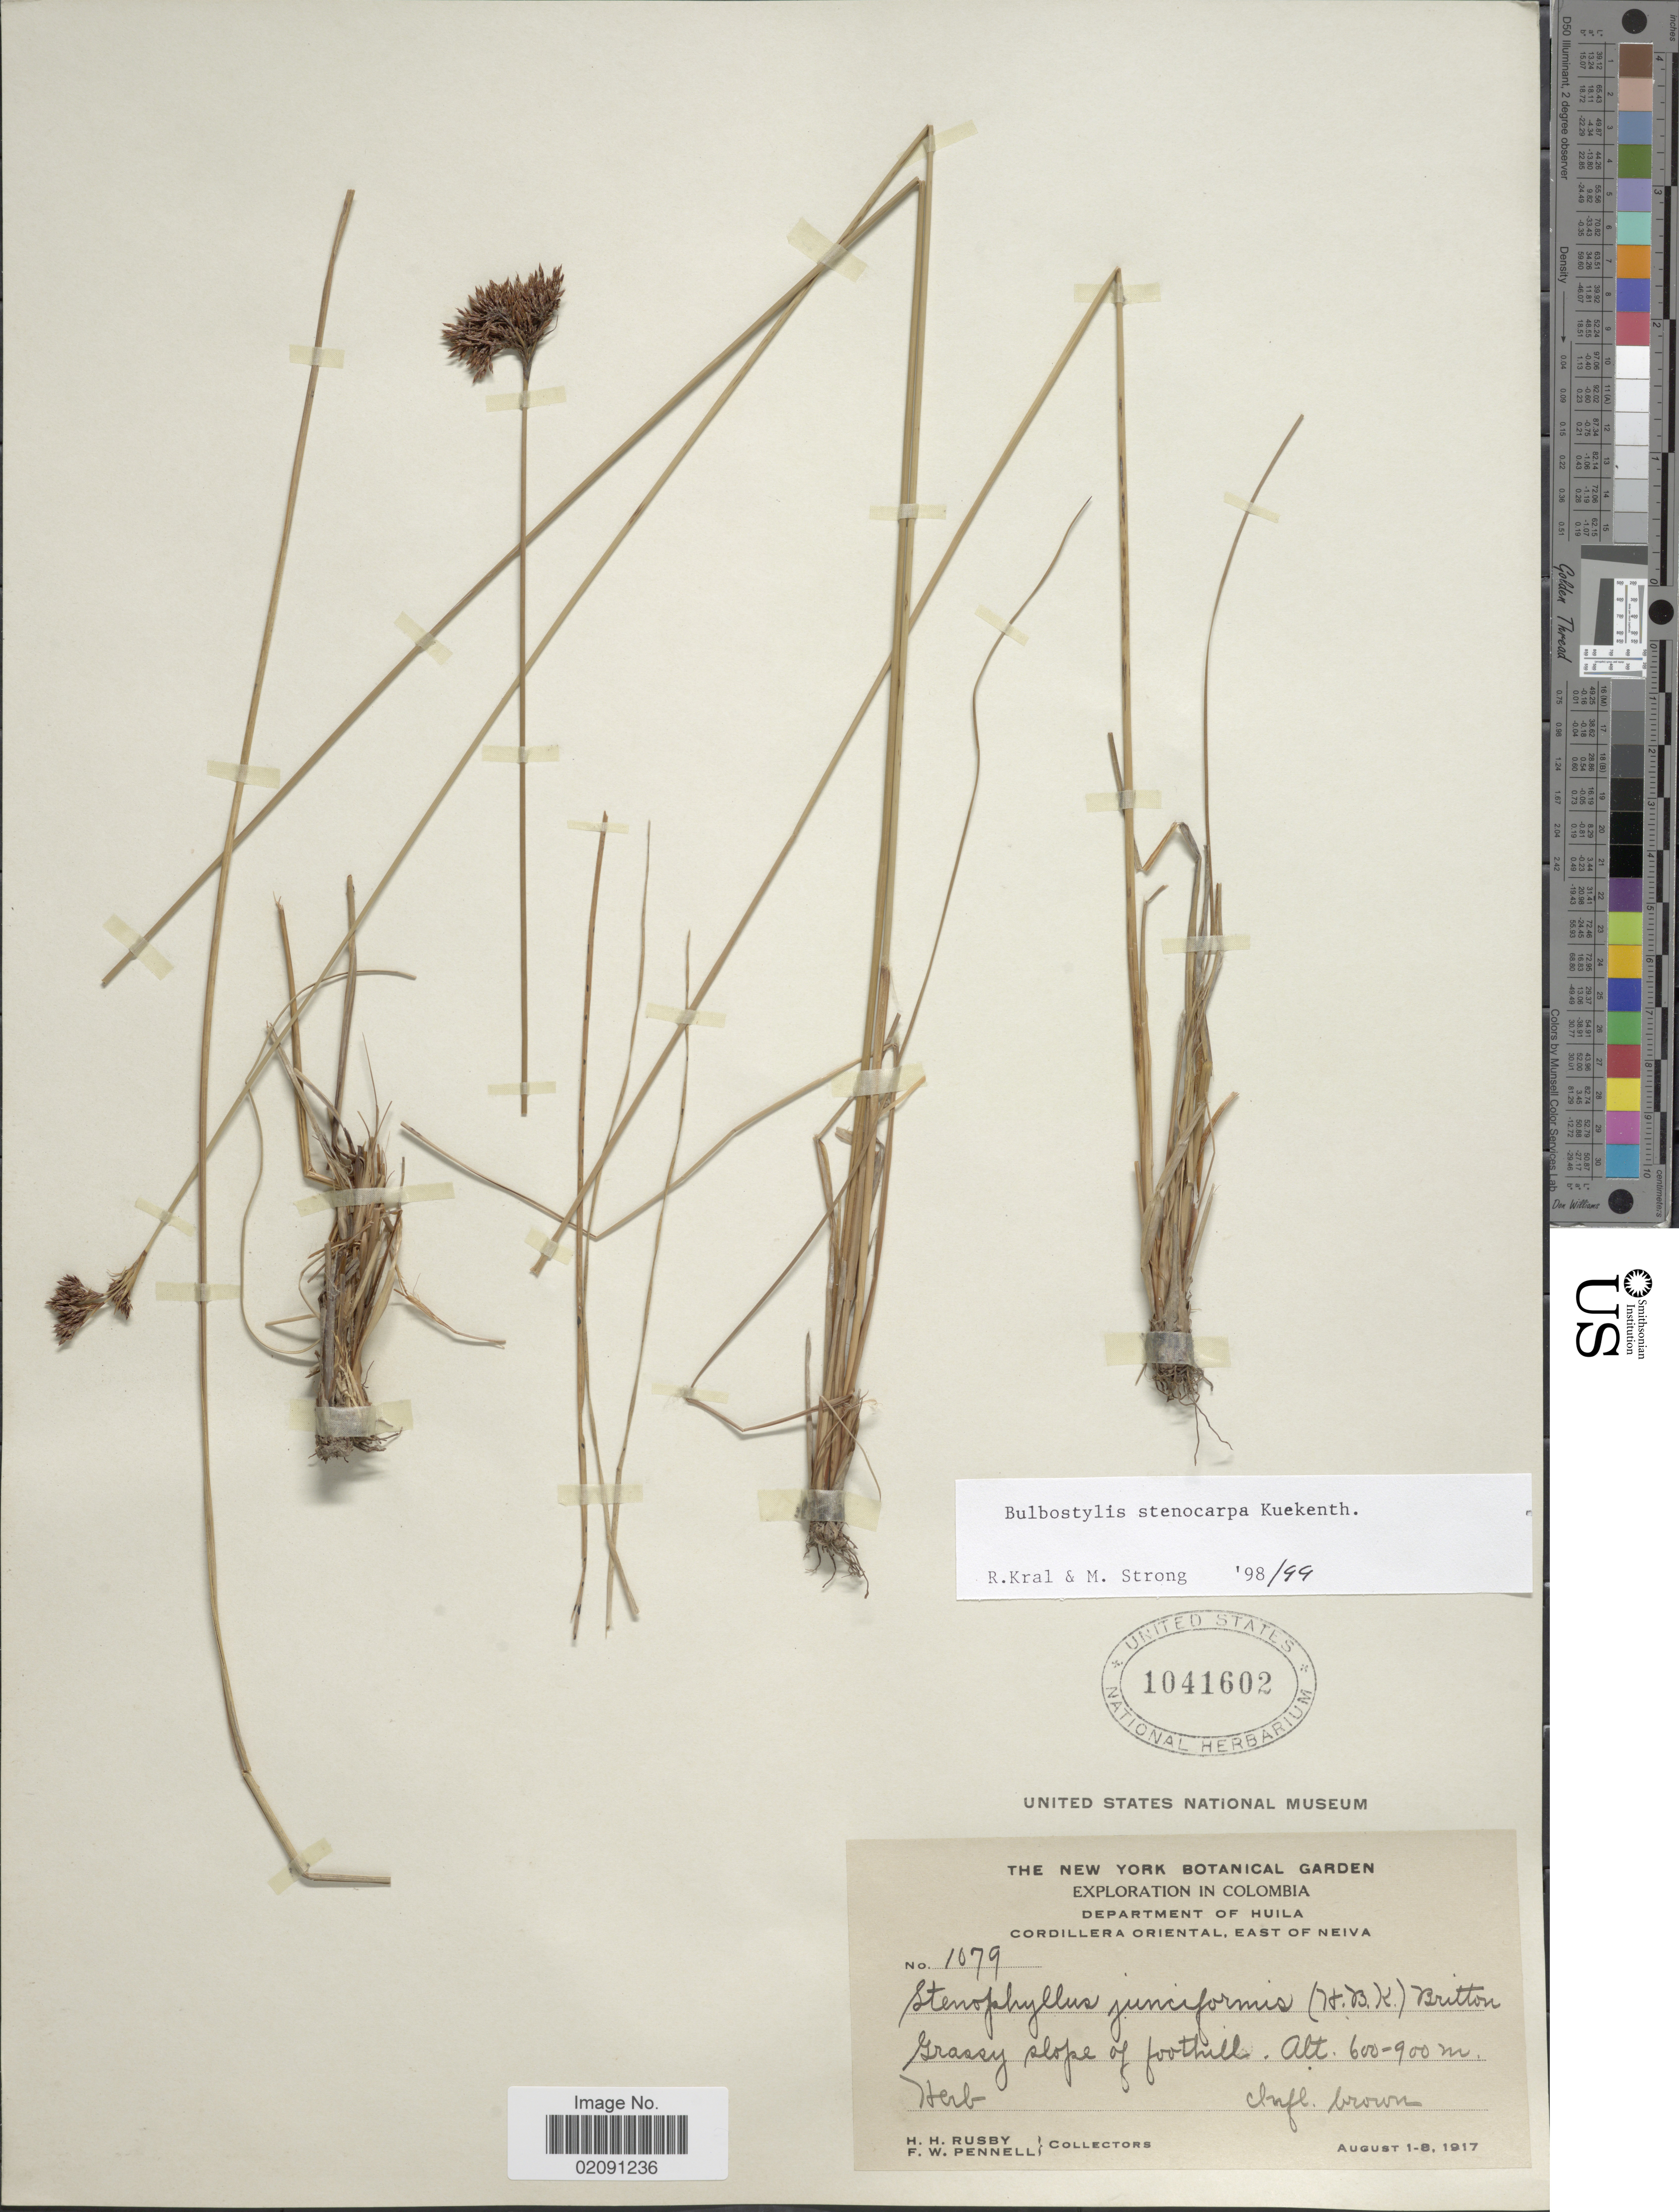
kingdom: Plantae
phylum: Tracheophyta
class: Liliopsida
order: Poales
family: Cyperaceae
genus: Bulbostylis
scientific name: Bulbostylis stenocarpa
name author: Kük.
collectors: H. H. Rusby & F. W. Pennell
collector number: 1079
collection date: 1917-08-01/1917-08-08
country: Colombia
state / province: Huila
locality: Cordillera Oriental, East of Neiva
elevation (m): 600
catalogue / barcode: US 1041602